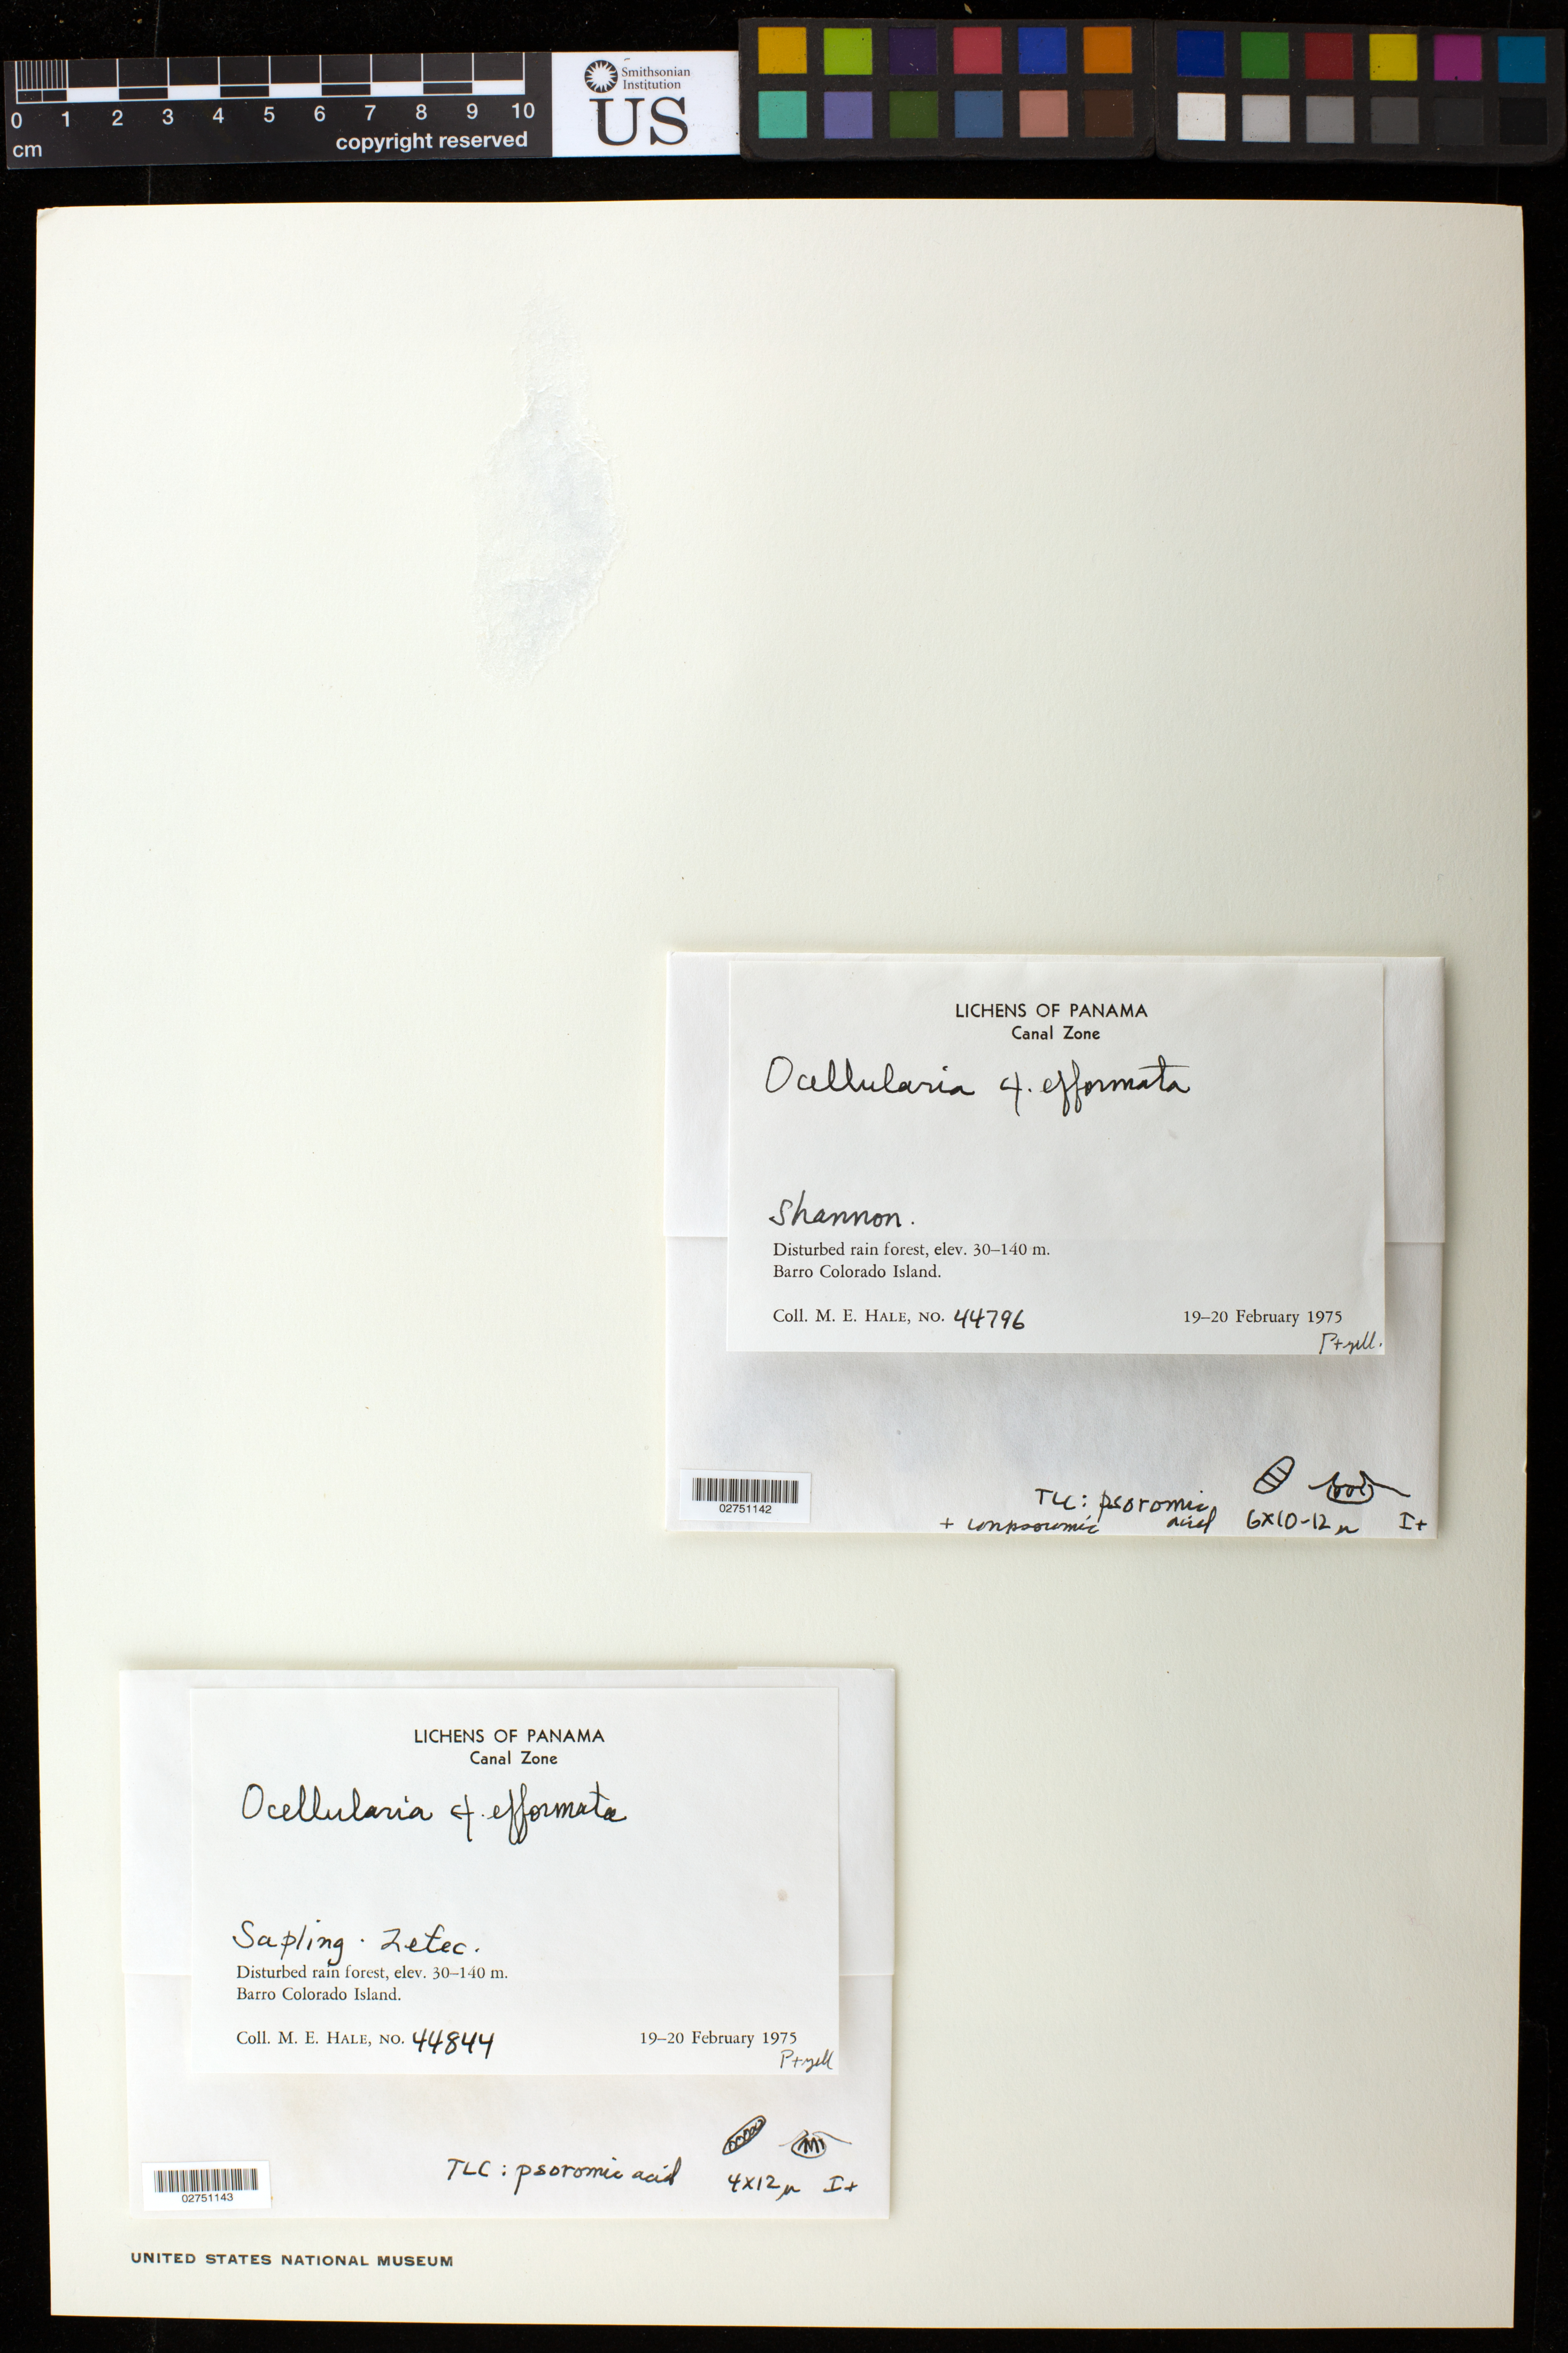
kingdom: Fungi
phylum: Ascomycota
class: Lecanoromycetes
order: Ostropales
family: Graphidaceae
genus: Ocellularia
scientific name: Ocellularia efformata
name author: (Kremp.) Müll. Arg.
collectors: M. Hale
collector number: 44796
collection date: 1975-02-19/1975-02-20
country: Panama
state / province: Panamá Oeste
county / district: Canal Zone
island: Barro Colorado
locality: Canal Zone, Barro Colorado Island, Shannon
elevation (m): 30